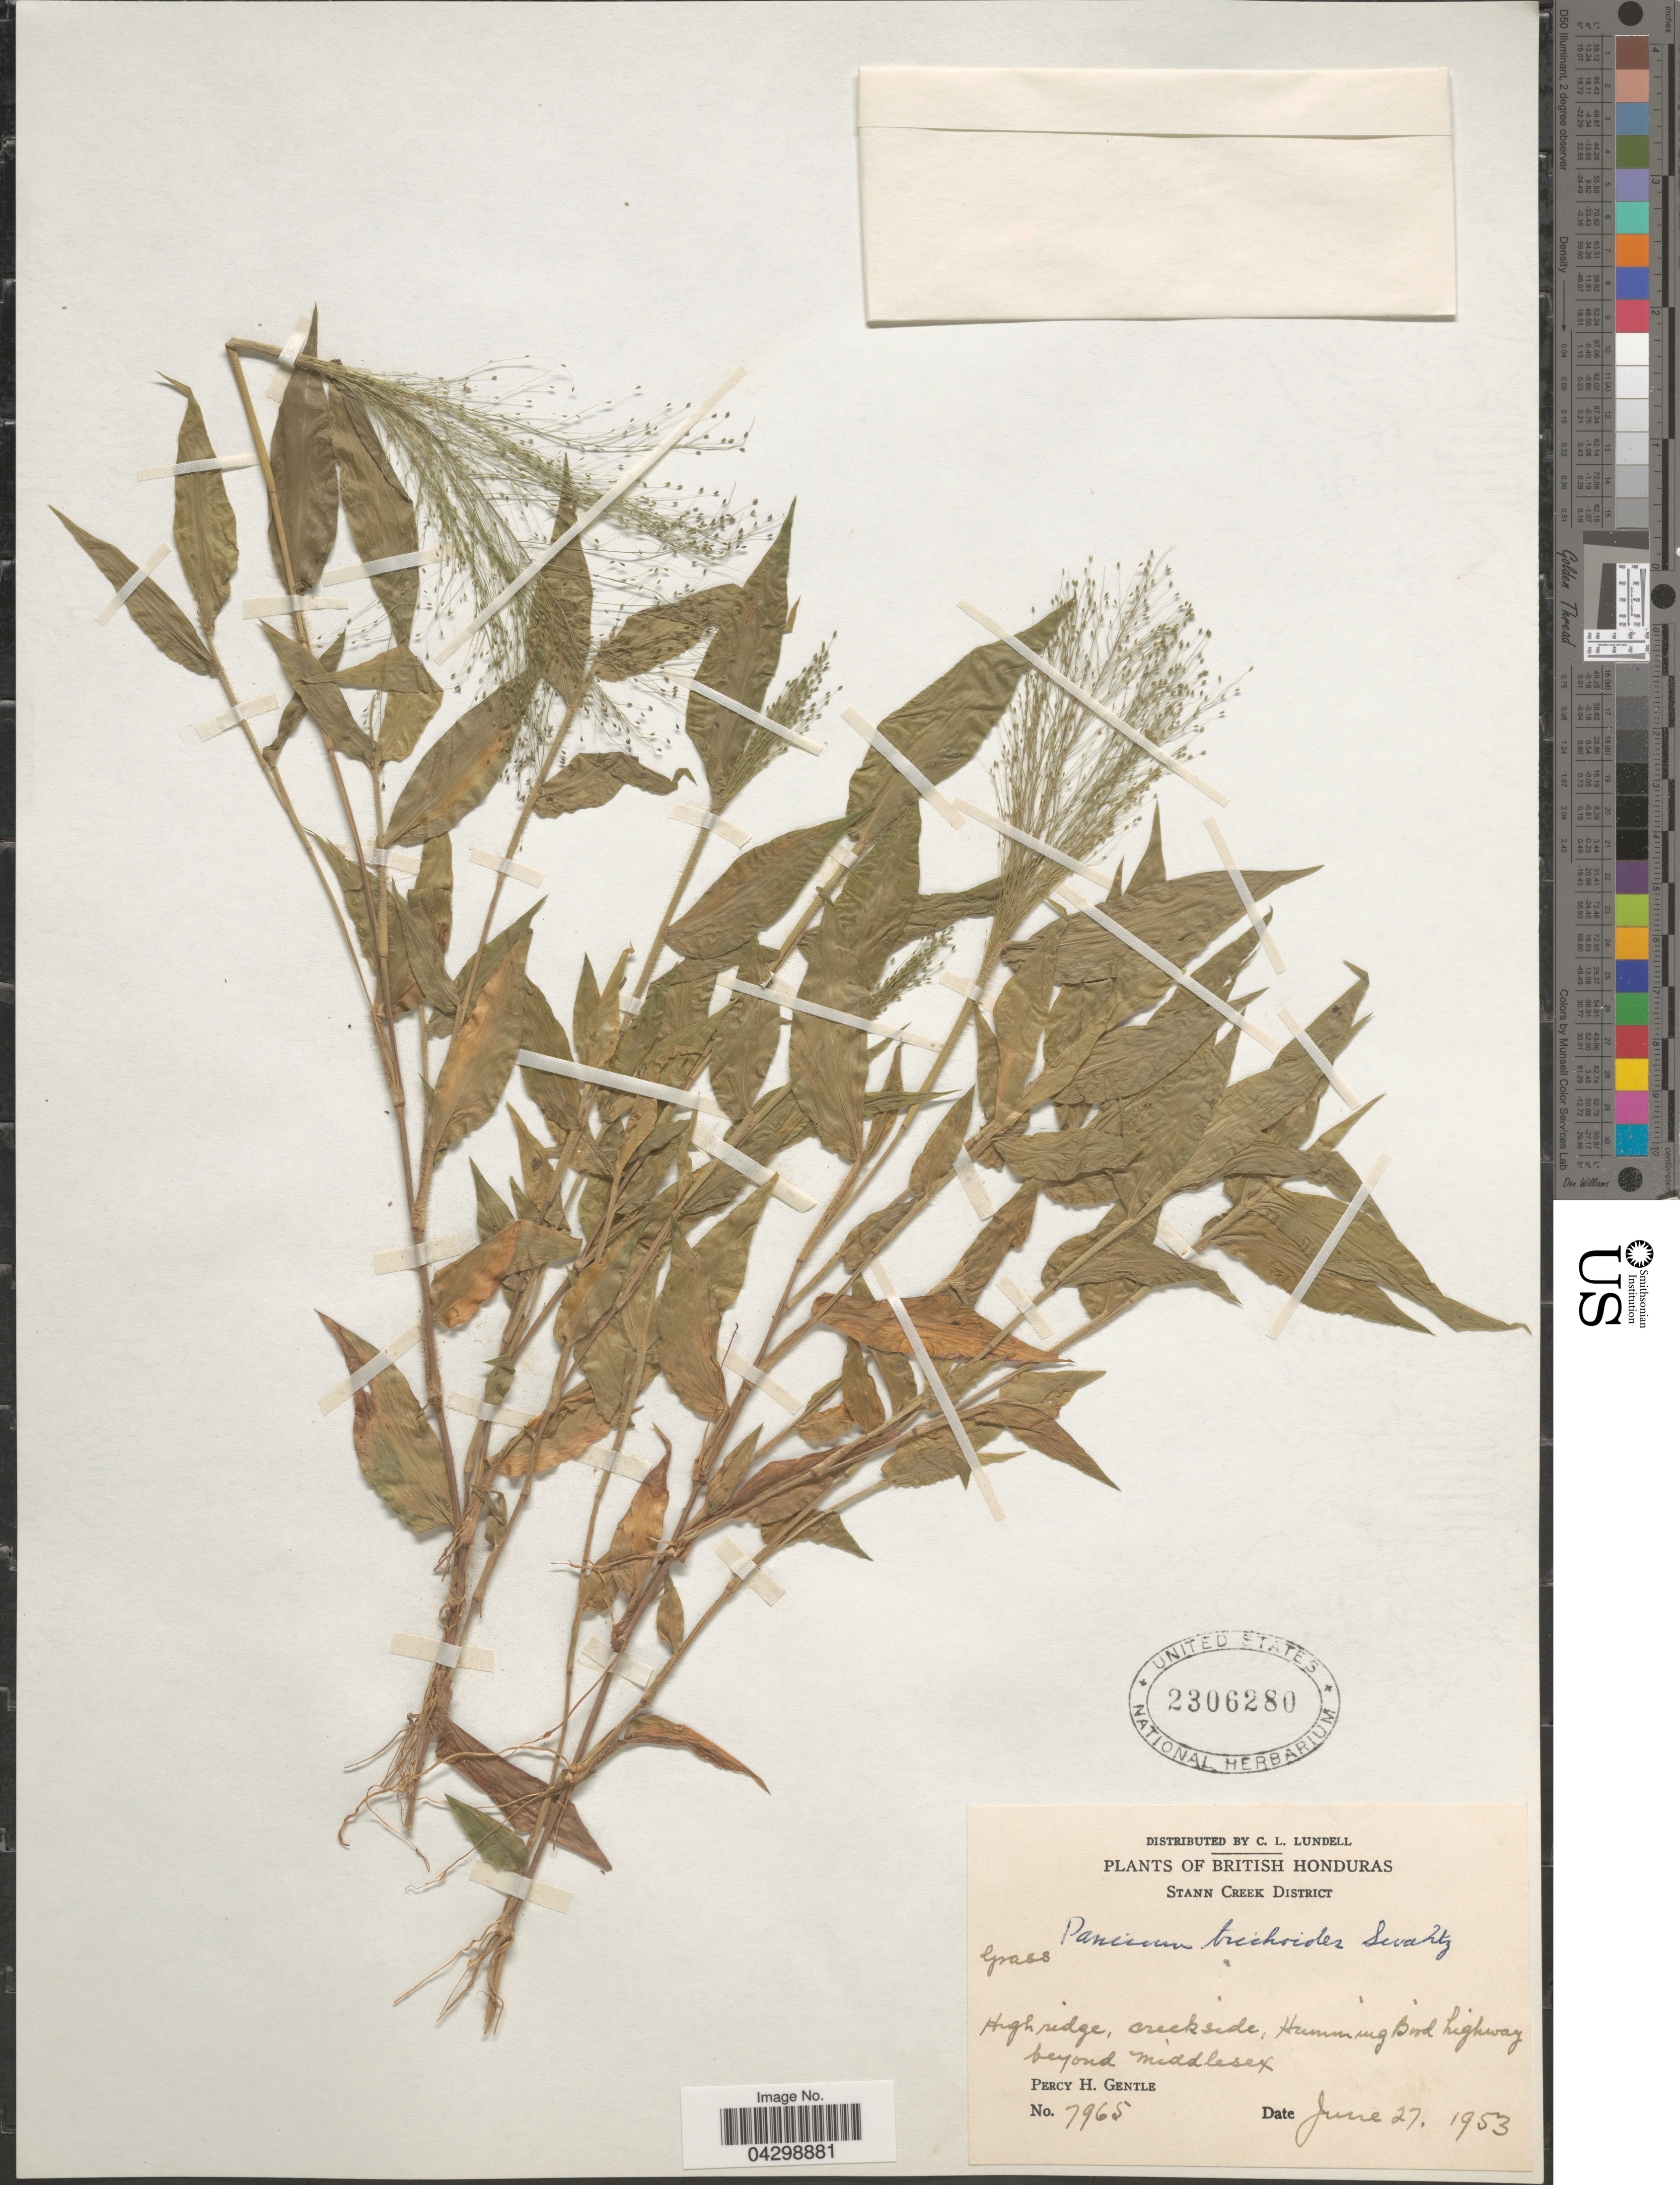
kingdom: Plantae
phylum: Tracheophyta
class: Liliopsida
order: Poales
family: Poaceae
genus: Panicum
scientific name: Panicum trichoides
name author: Sw.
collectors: P. H. Gentle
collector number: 7965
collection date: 1953-06-27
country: Belize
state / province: Stann Creek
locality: British Honduras. Stann Creek District. High ridge, creek side, Humming Bird Highway beyond Middlesex.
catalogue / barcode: US 2306280